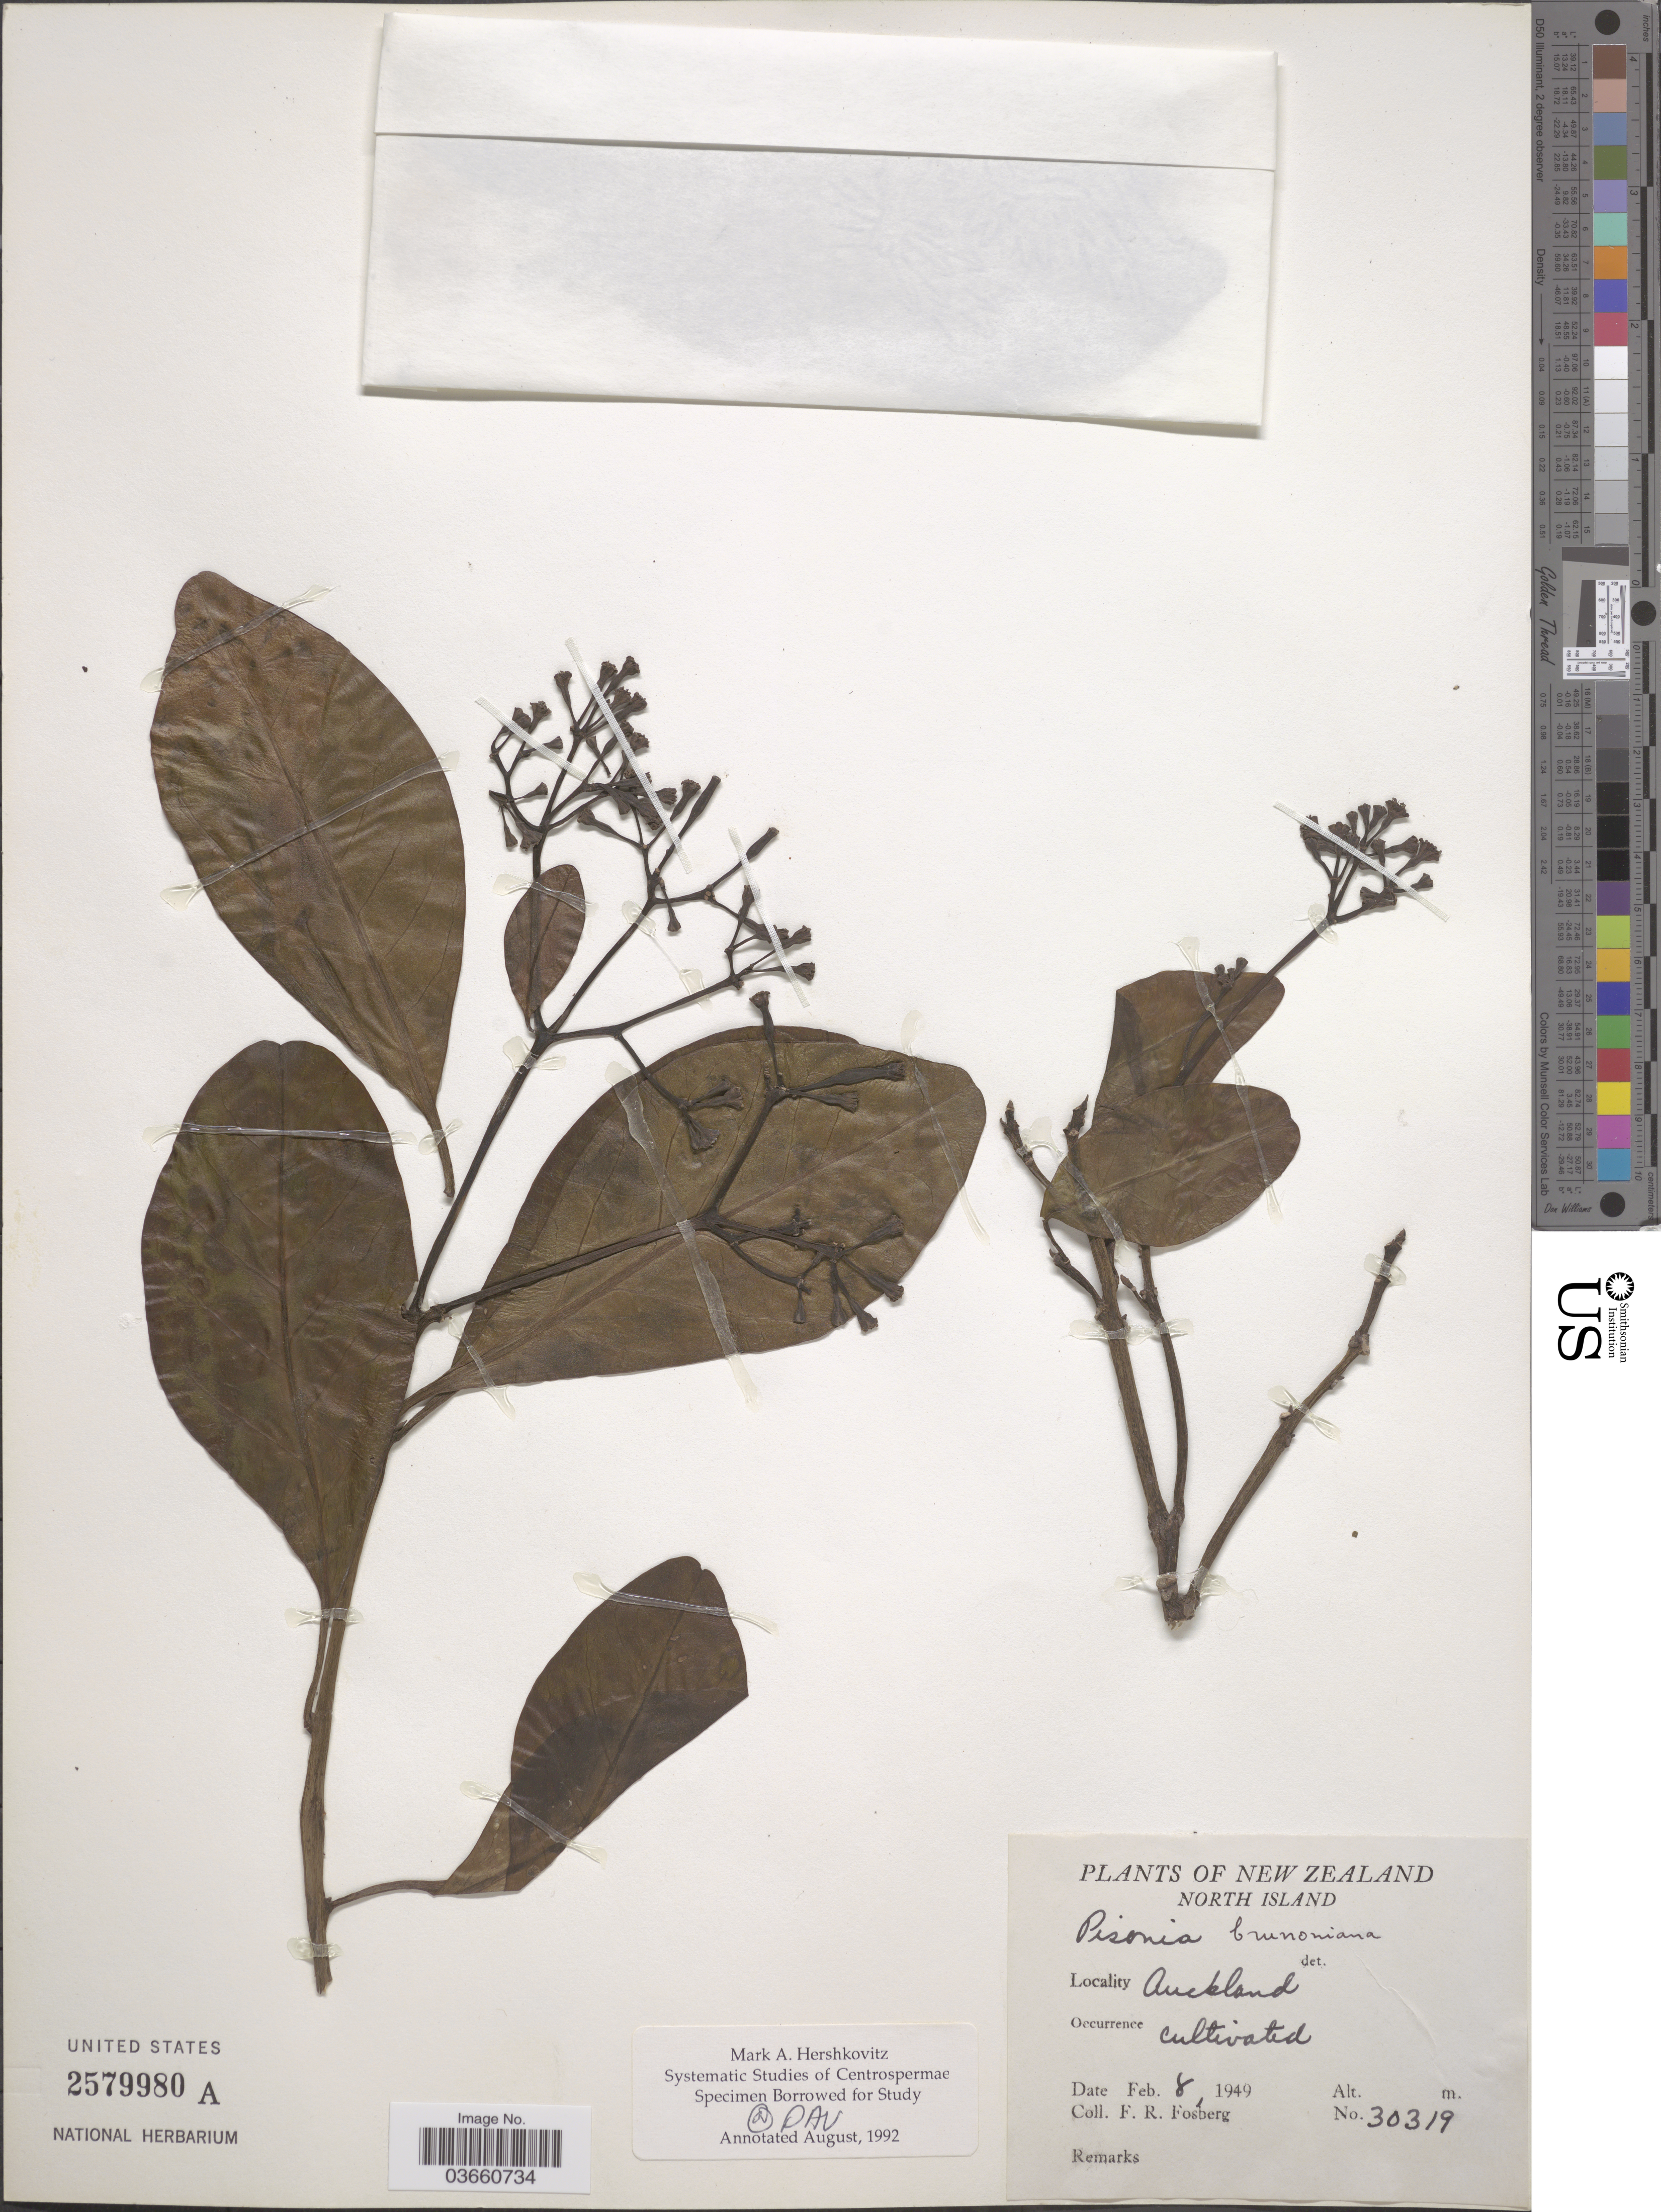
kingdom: Plantae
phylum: Tracheophyta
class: Magnoliopsida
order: Caryophyllales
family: Nyctaginaceae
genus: Ceodes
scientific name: Ceodes brunoniana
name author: (Endl.) Skottsb.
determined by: Wagner, W. L., (BOT), Smithsonian Institution - National Museum of Natural History (UNITED STATES)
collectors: F. R. Fosberg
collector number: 30319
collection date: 1949-02-08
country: New Zealand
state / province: Auckland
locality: North Island.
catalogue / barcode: US 2579980A